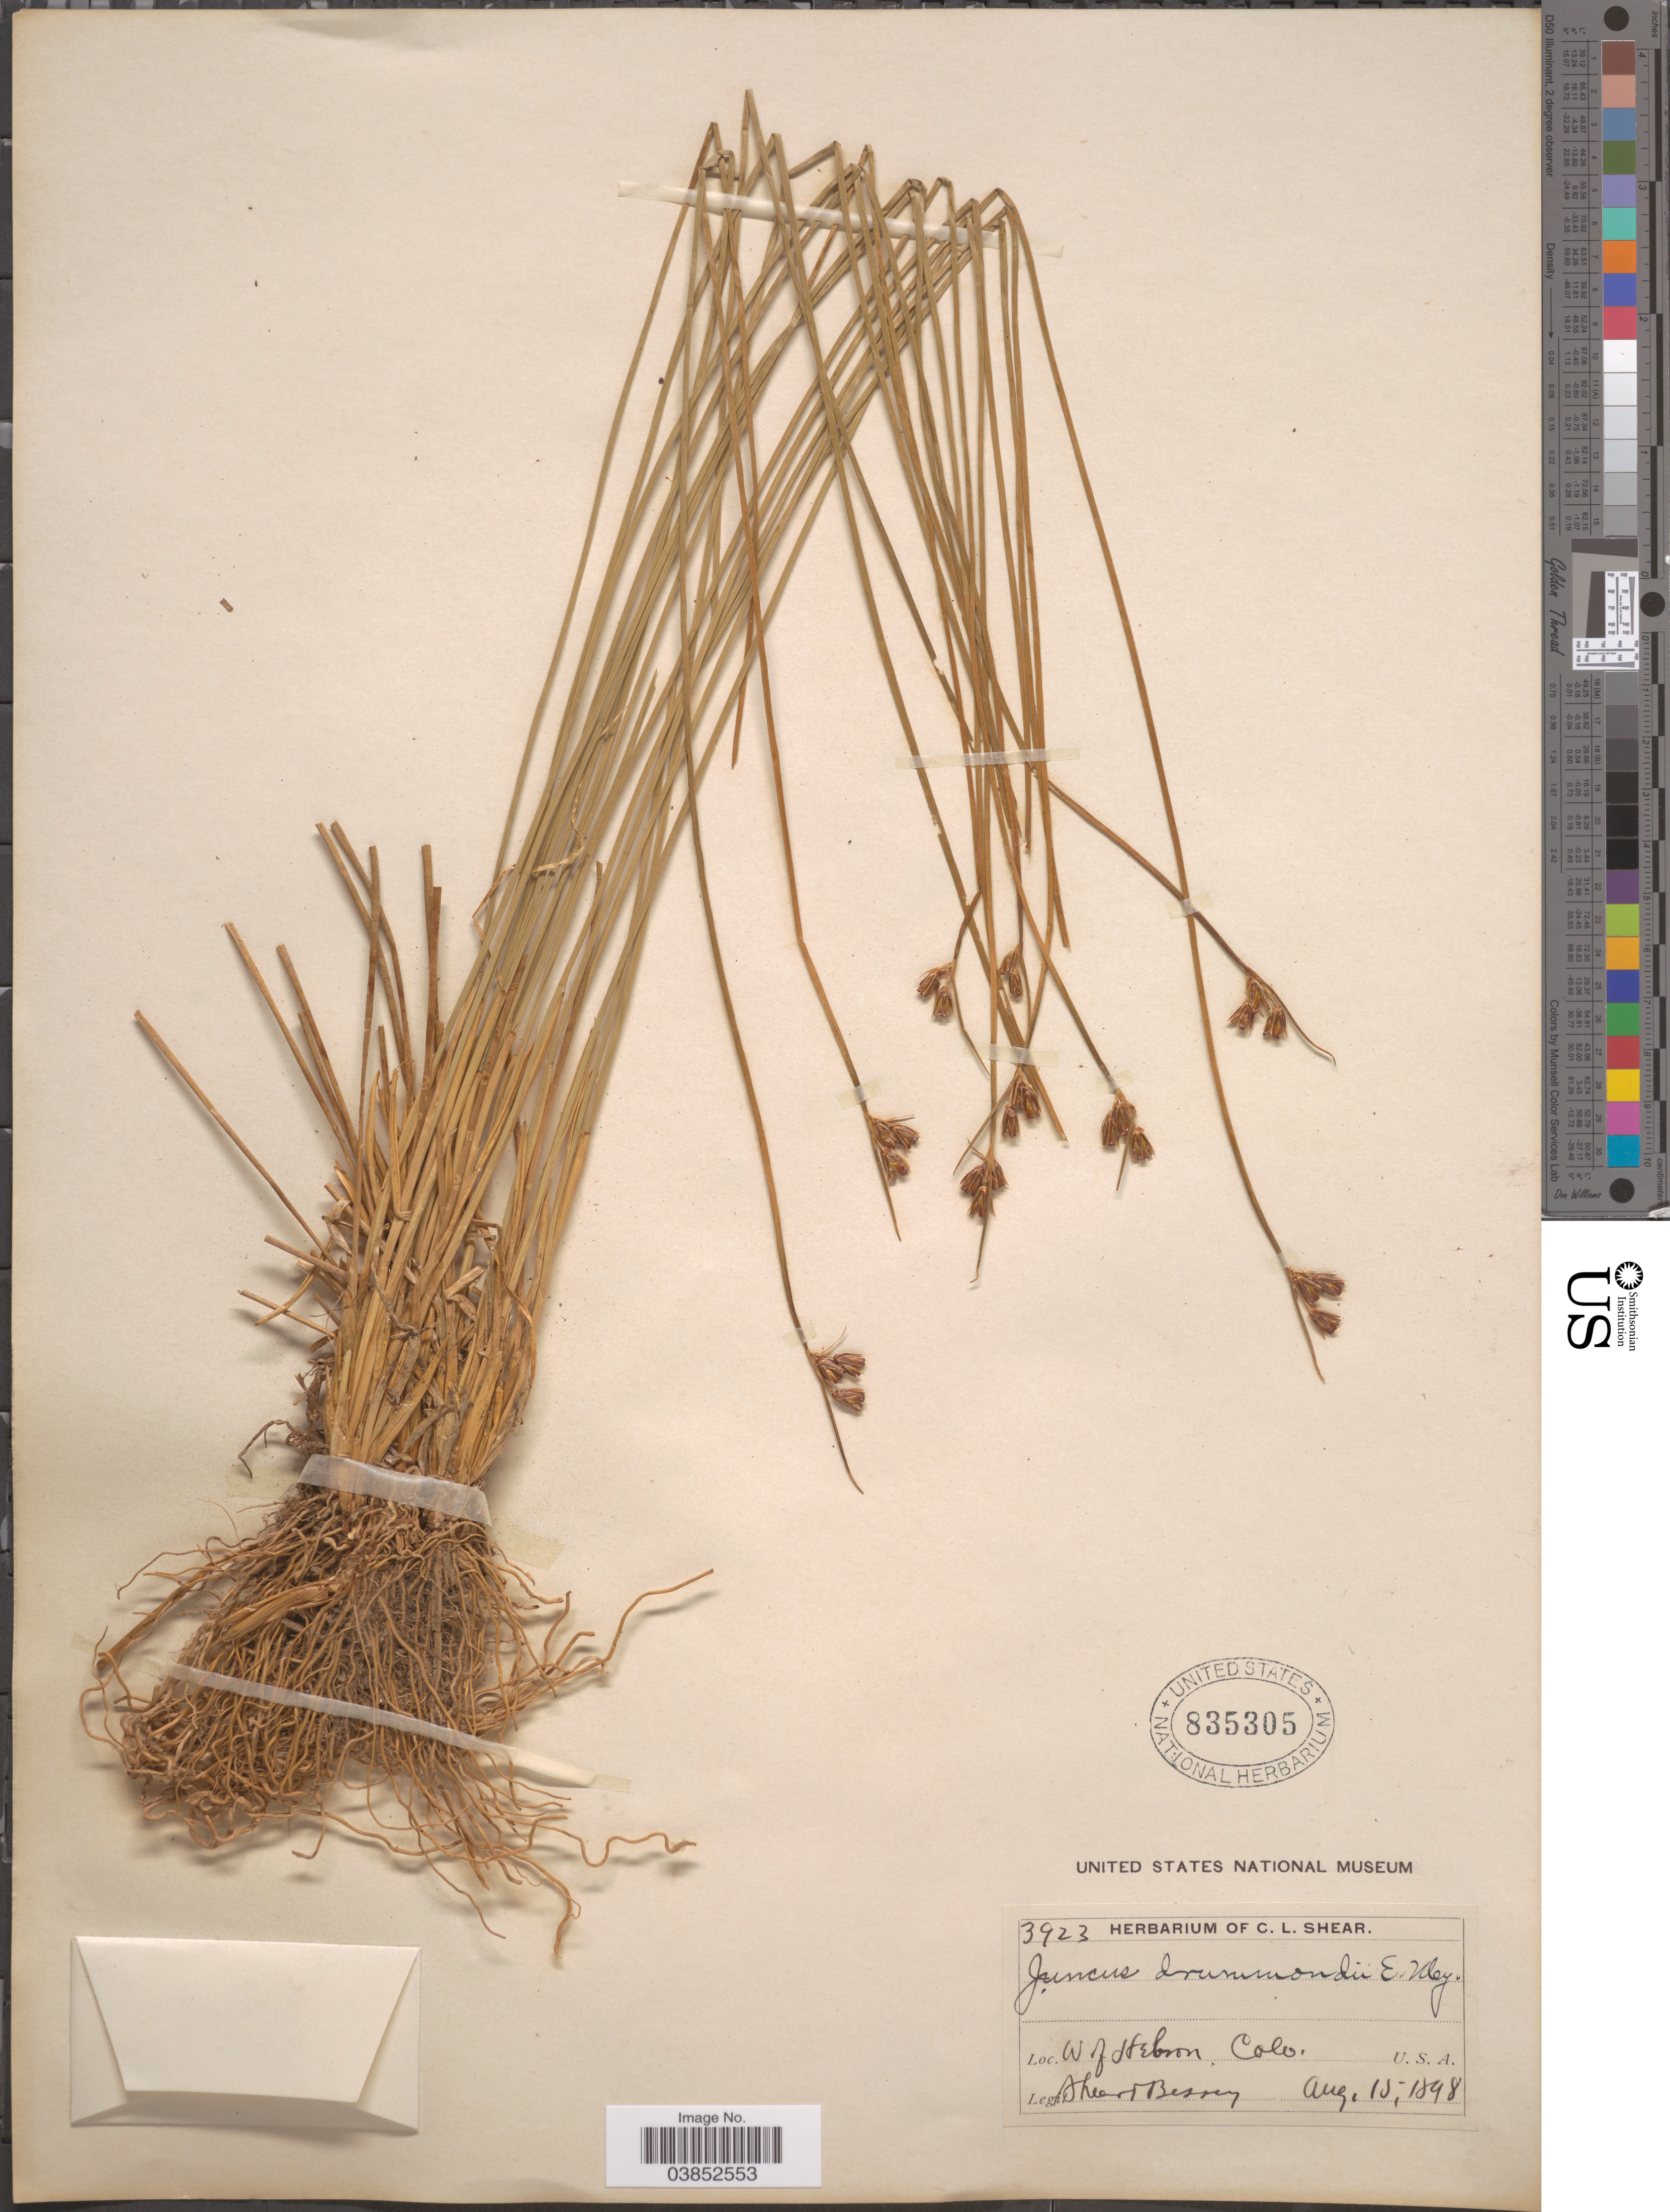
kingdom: Plantae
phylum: Tracheophyta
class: Liliopsida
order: Poales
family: Juncaceae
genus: Juncus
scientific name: Juncus drummondii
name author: E. Mey.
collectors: C. L. Shear & -. Bessey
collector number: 3923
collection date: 1898-08-15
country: United States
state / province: Colorado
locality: W of Hebron.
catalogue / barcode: US 835305